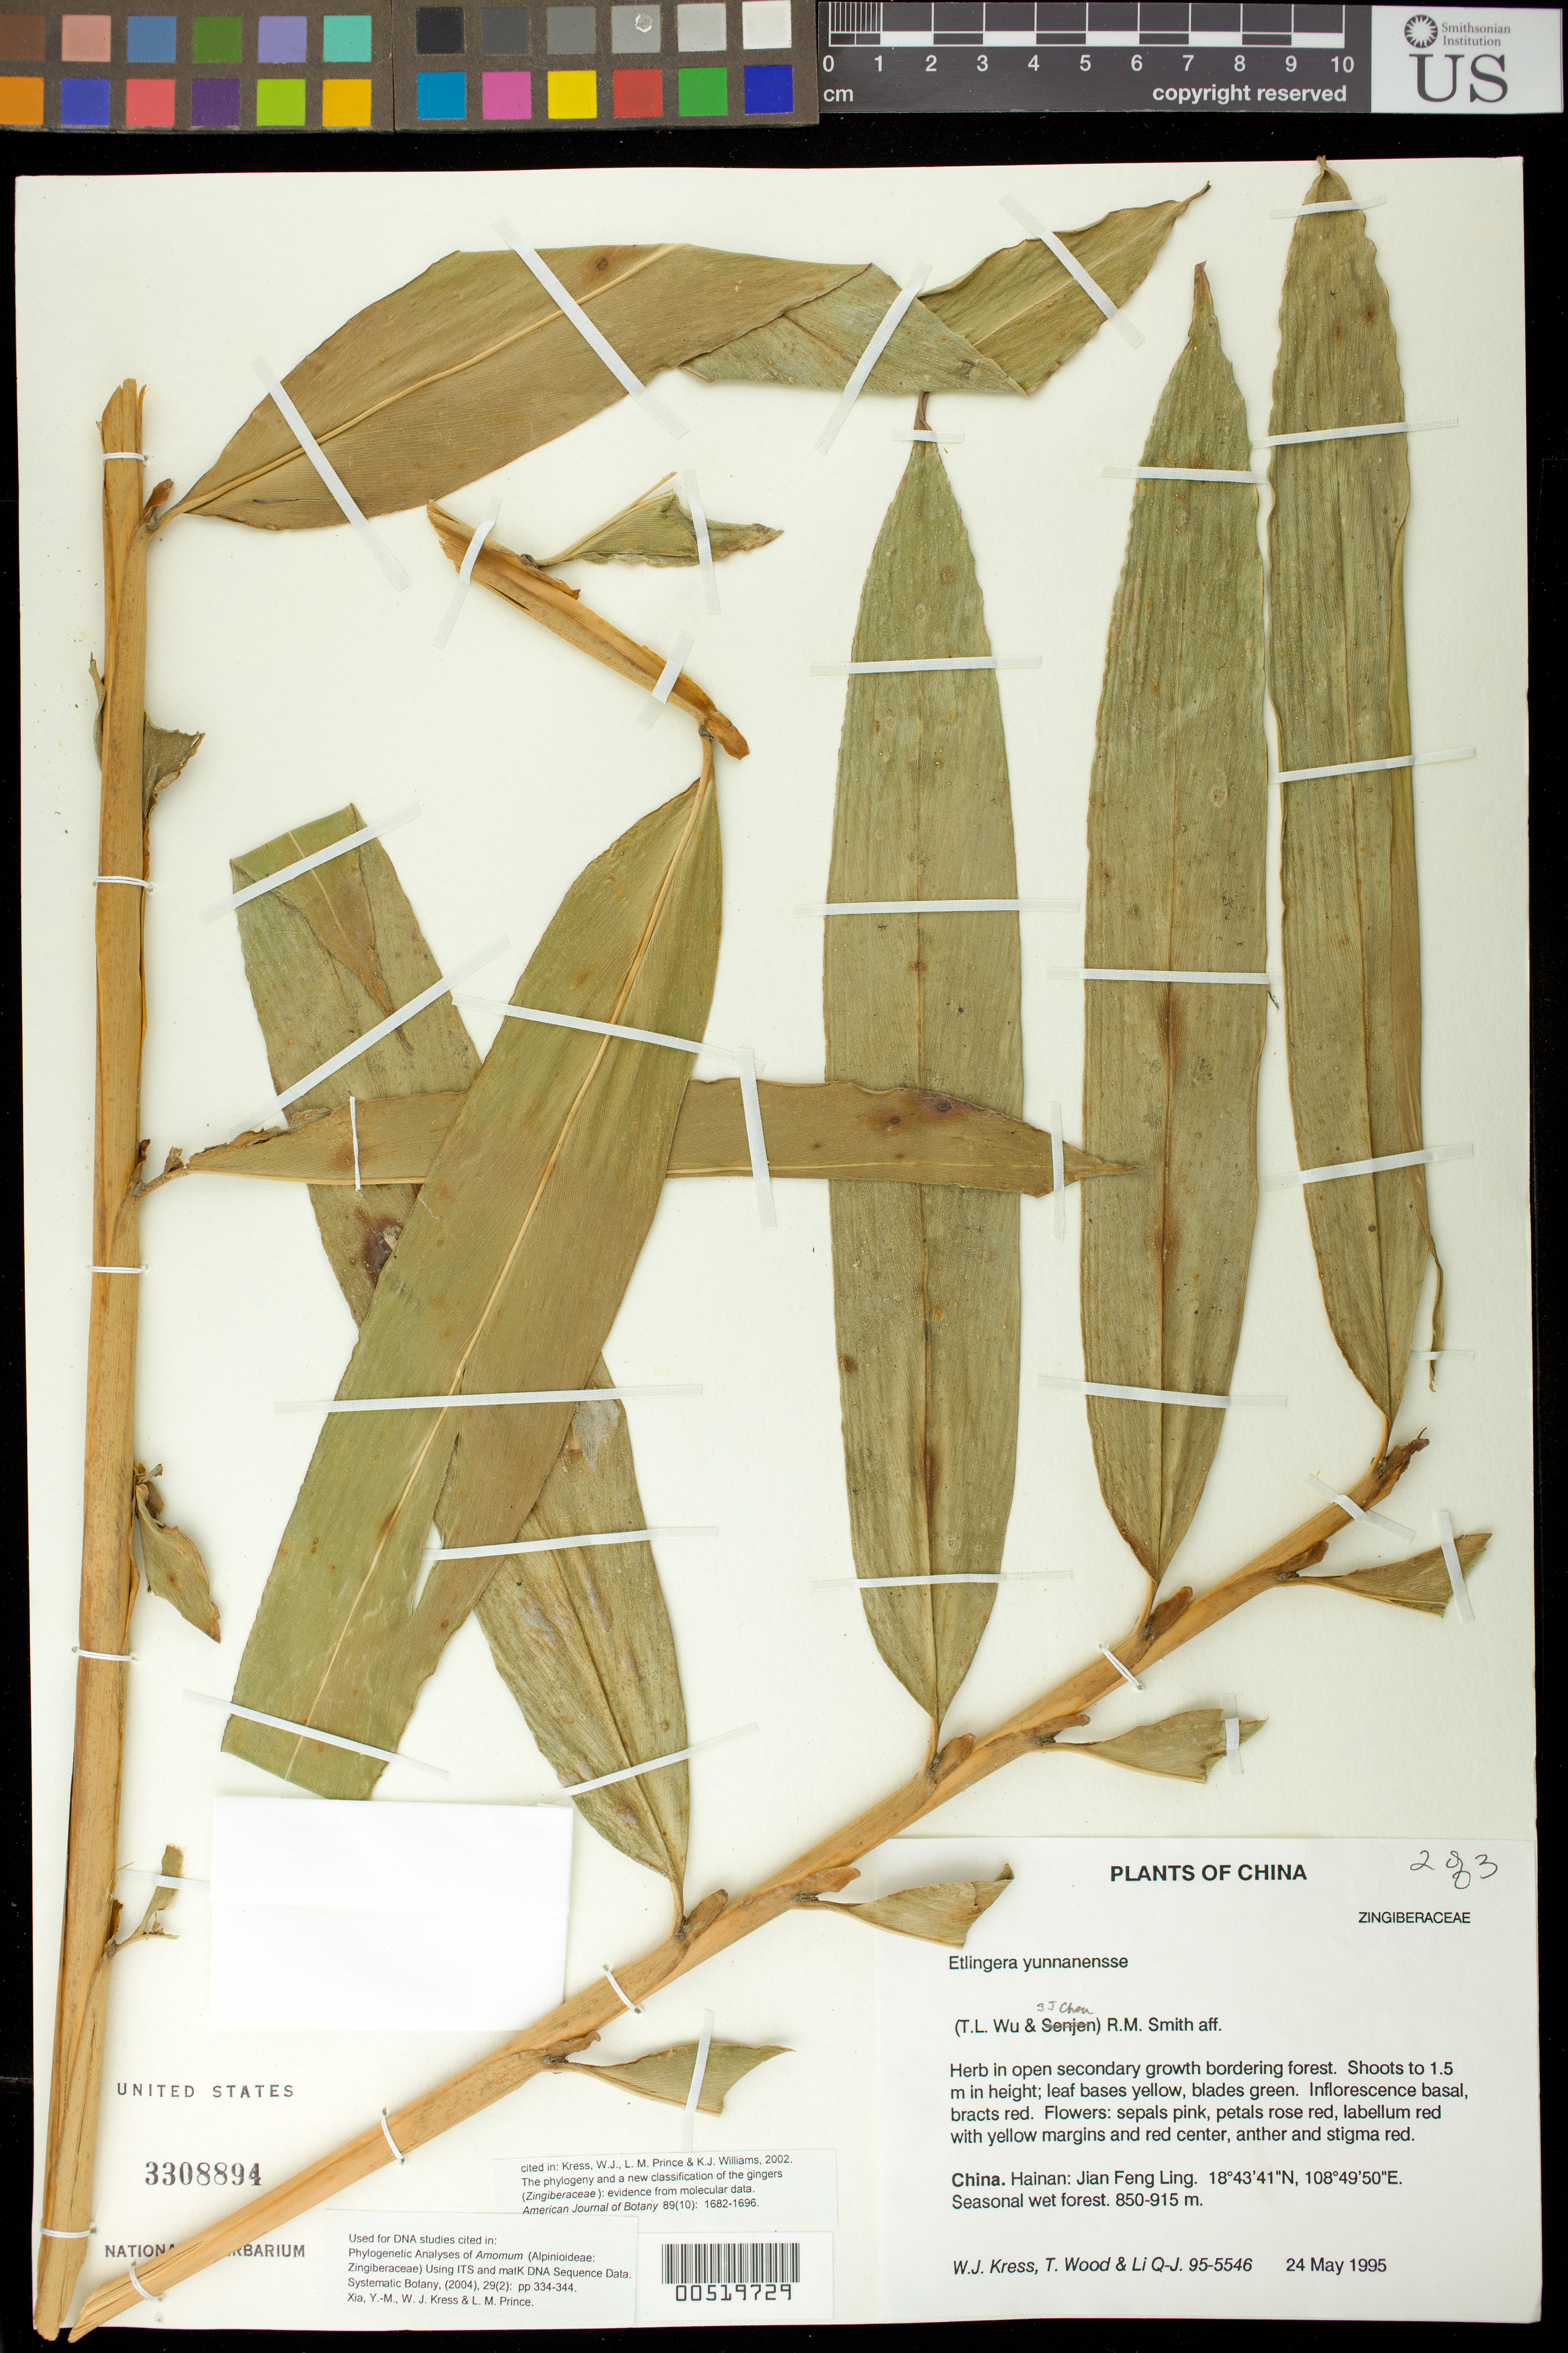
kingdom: Plantae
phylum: Tracheophyta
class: Liliopsida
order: Zingiberales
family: Zingiberaceae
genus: Etlingera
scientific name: Etlingera yunnanensis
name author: (T.L. Wu & S.J. Chen) R.M. Sm.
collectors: W. J. Kress, T. Wood & Q. J. Li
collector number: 95-5546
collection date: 1995-05-24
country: China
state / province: Hainan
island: Hainan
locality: Jian Feng Ling. Seasonal wet forest.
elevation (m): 850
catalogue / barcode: US 3308894